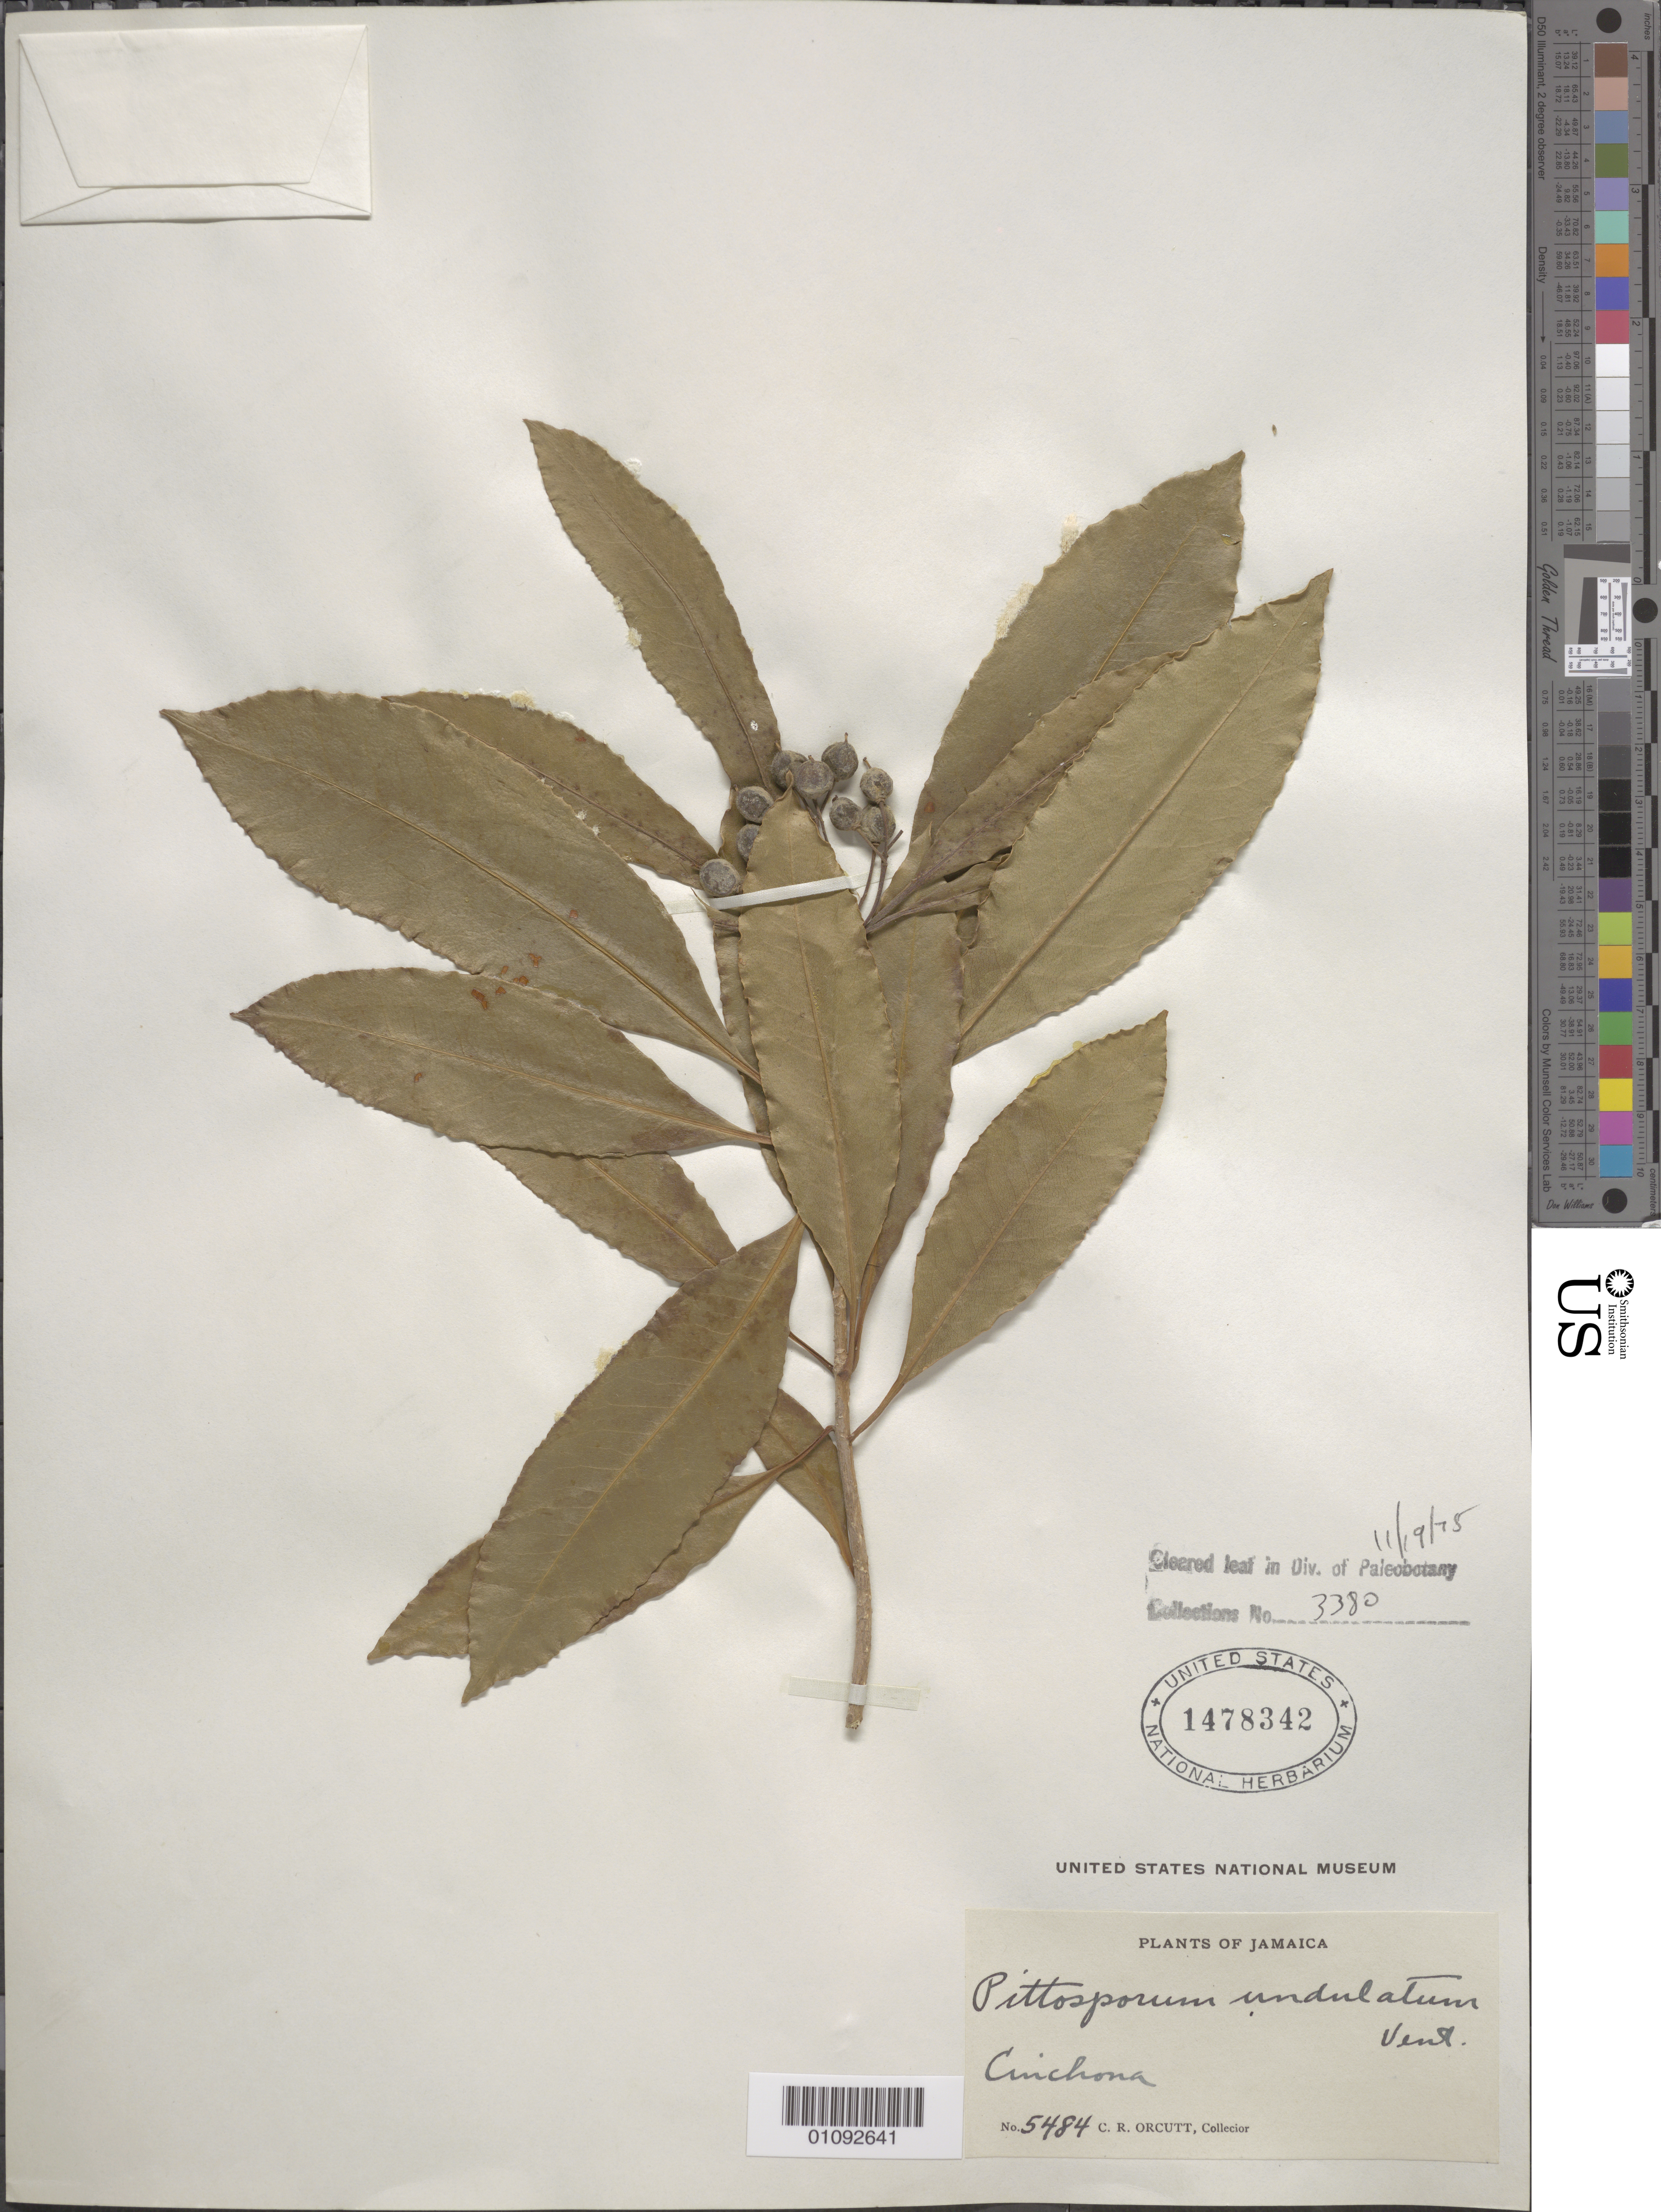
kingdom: Plantae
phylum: Tracheophyta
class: Magnoliopsida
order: Apiales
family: Pittosporaceae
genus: Pittosporum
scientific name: Pittosporum undulatum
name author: Vent.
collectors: C. R. Orcutt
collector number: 5484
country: Jamaica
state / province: Saint Andrew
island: Jamaica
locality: Cinchona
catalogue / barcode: US 1478342